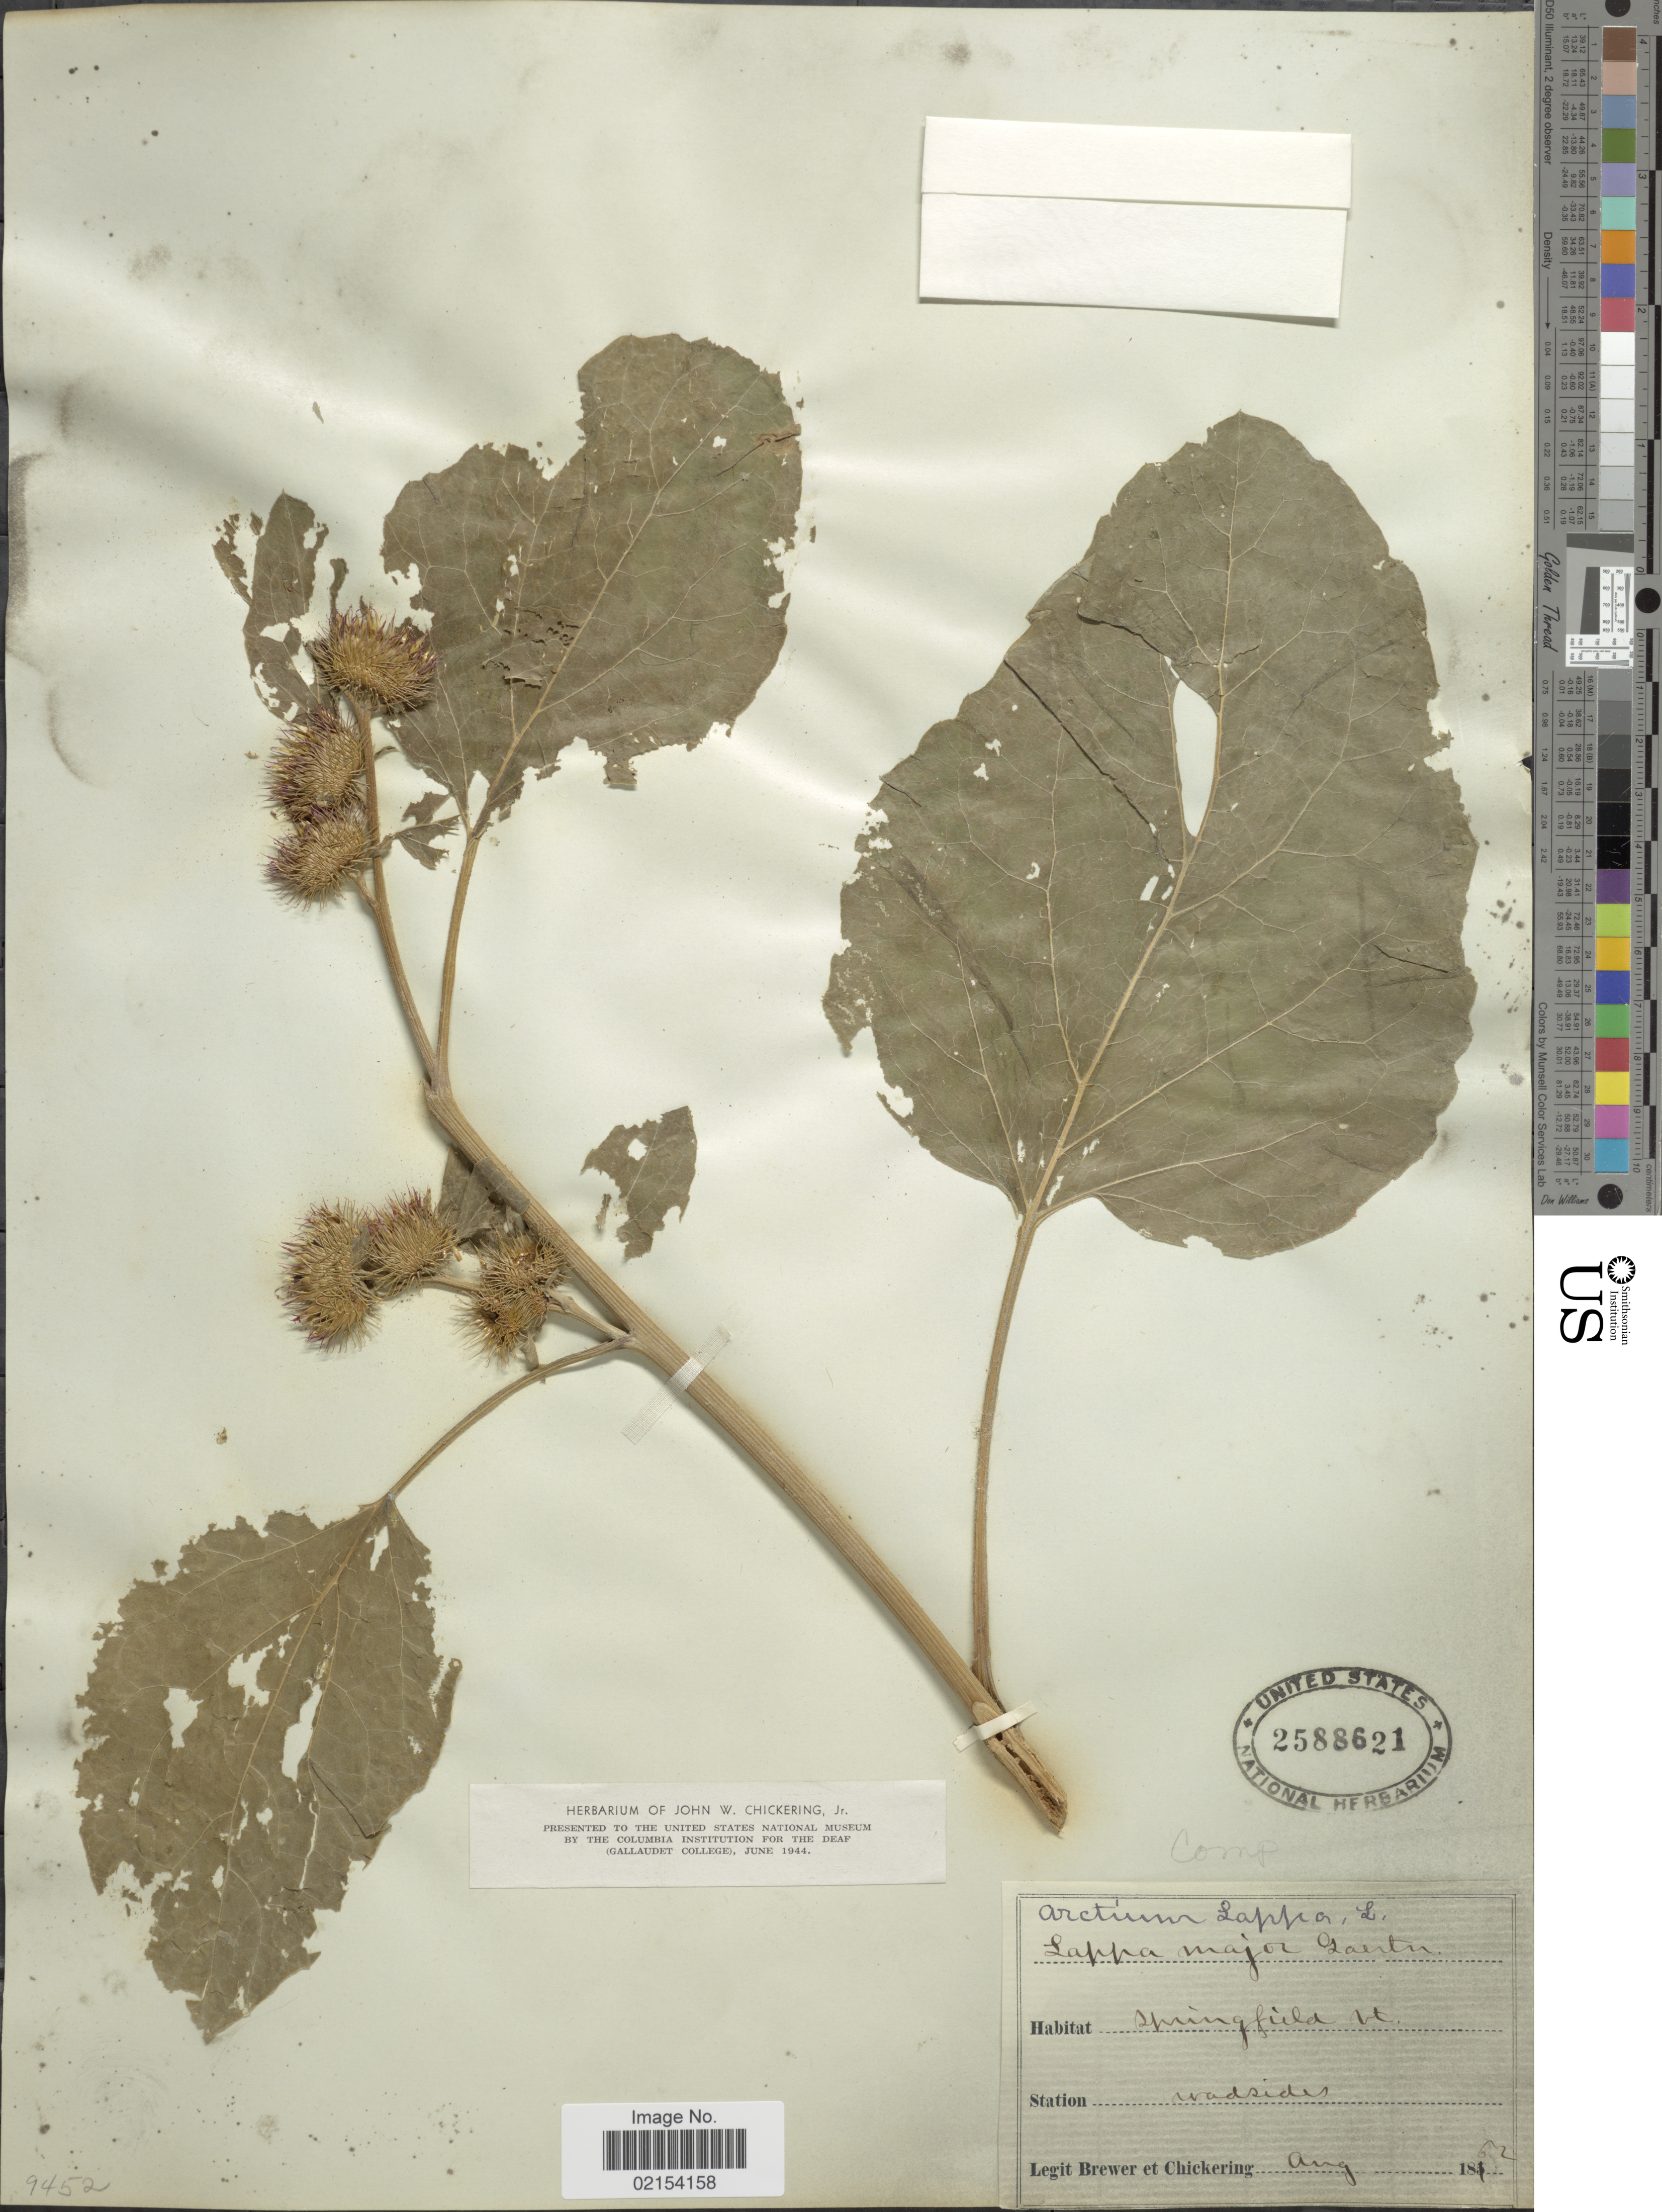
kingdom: Plantae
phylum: Tracheophyta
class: Magnoliopsida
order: Asterales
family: Asteraceae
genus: Arctium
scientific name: Arctium lappa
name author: L.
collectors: -. Brewer & -. Chickering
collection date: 1852-08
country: United States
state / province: Vermont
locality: Springfield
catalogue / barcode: US 2588621